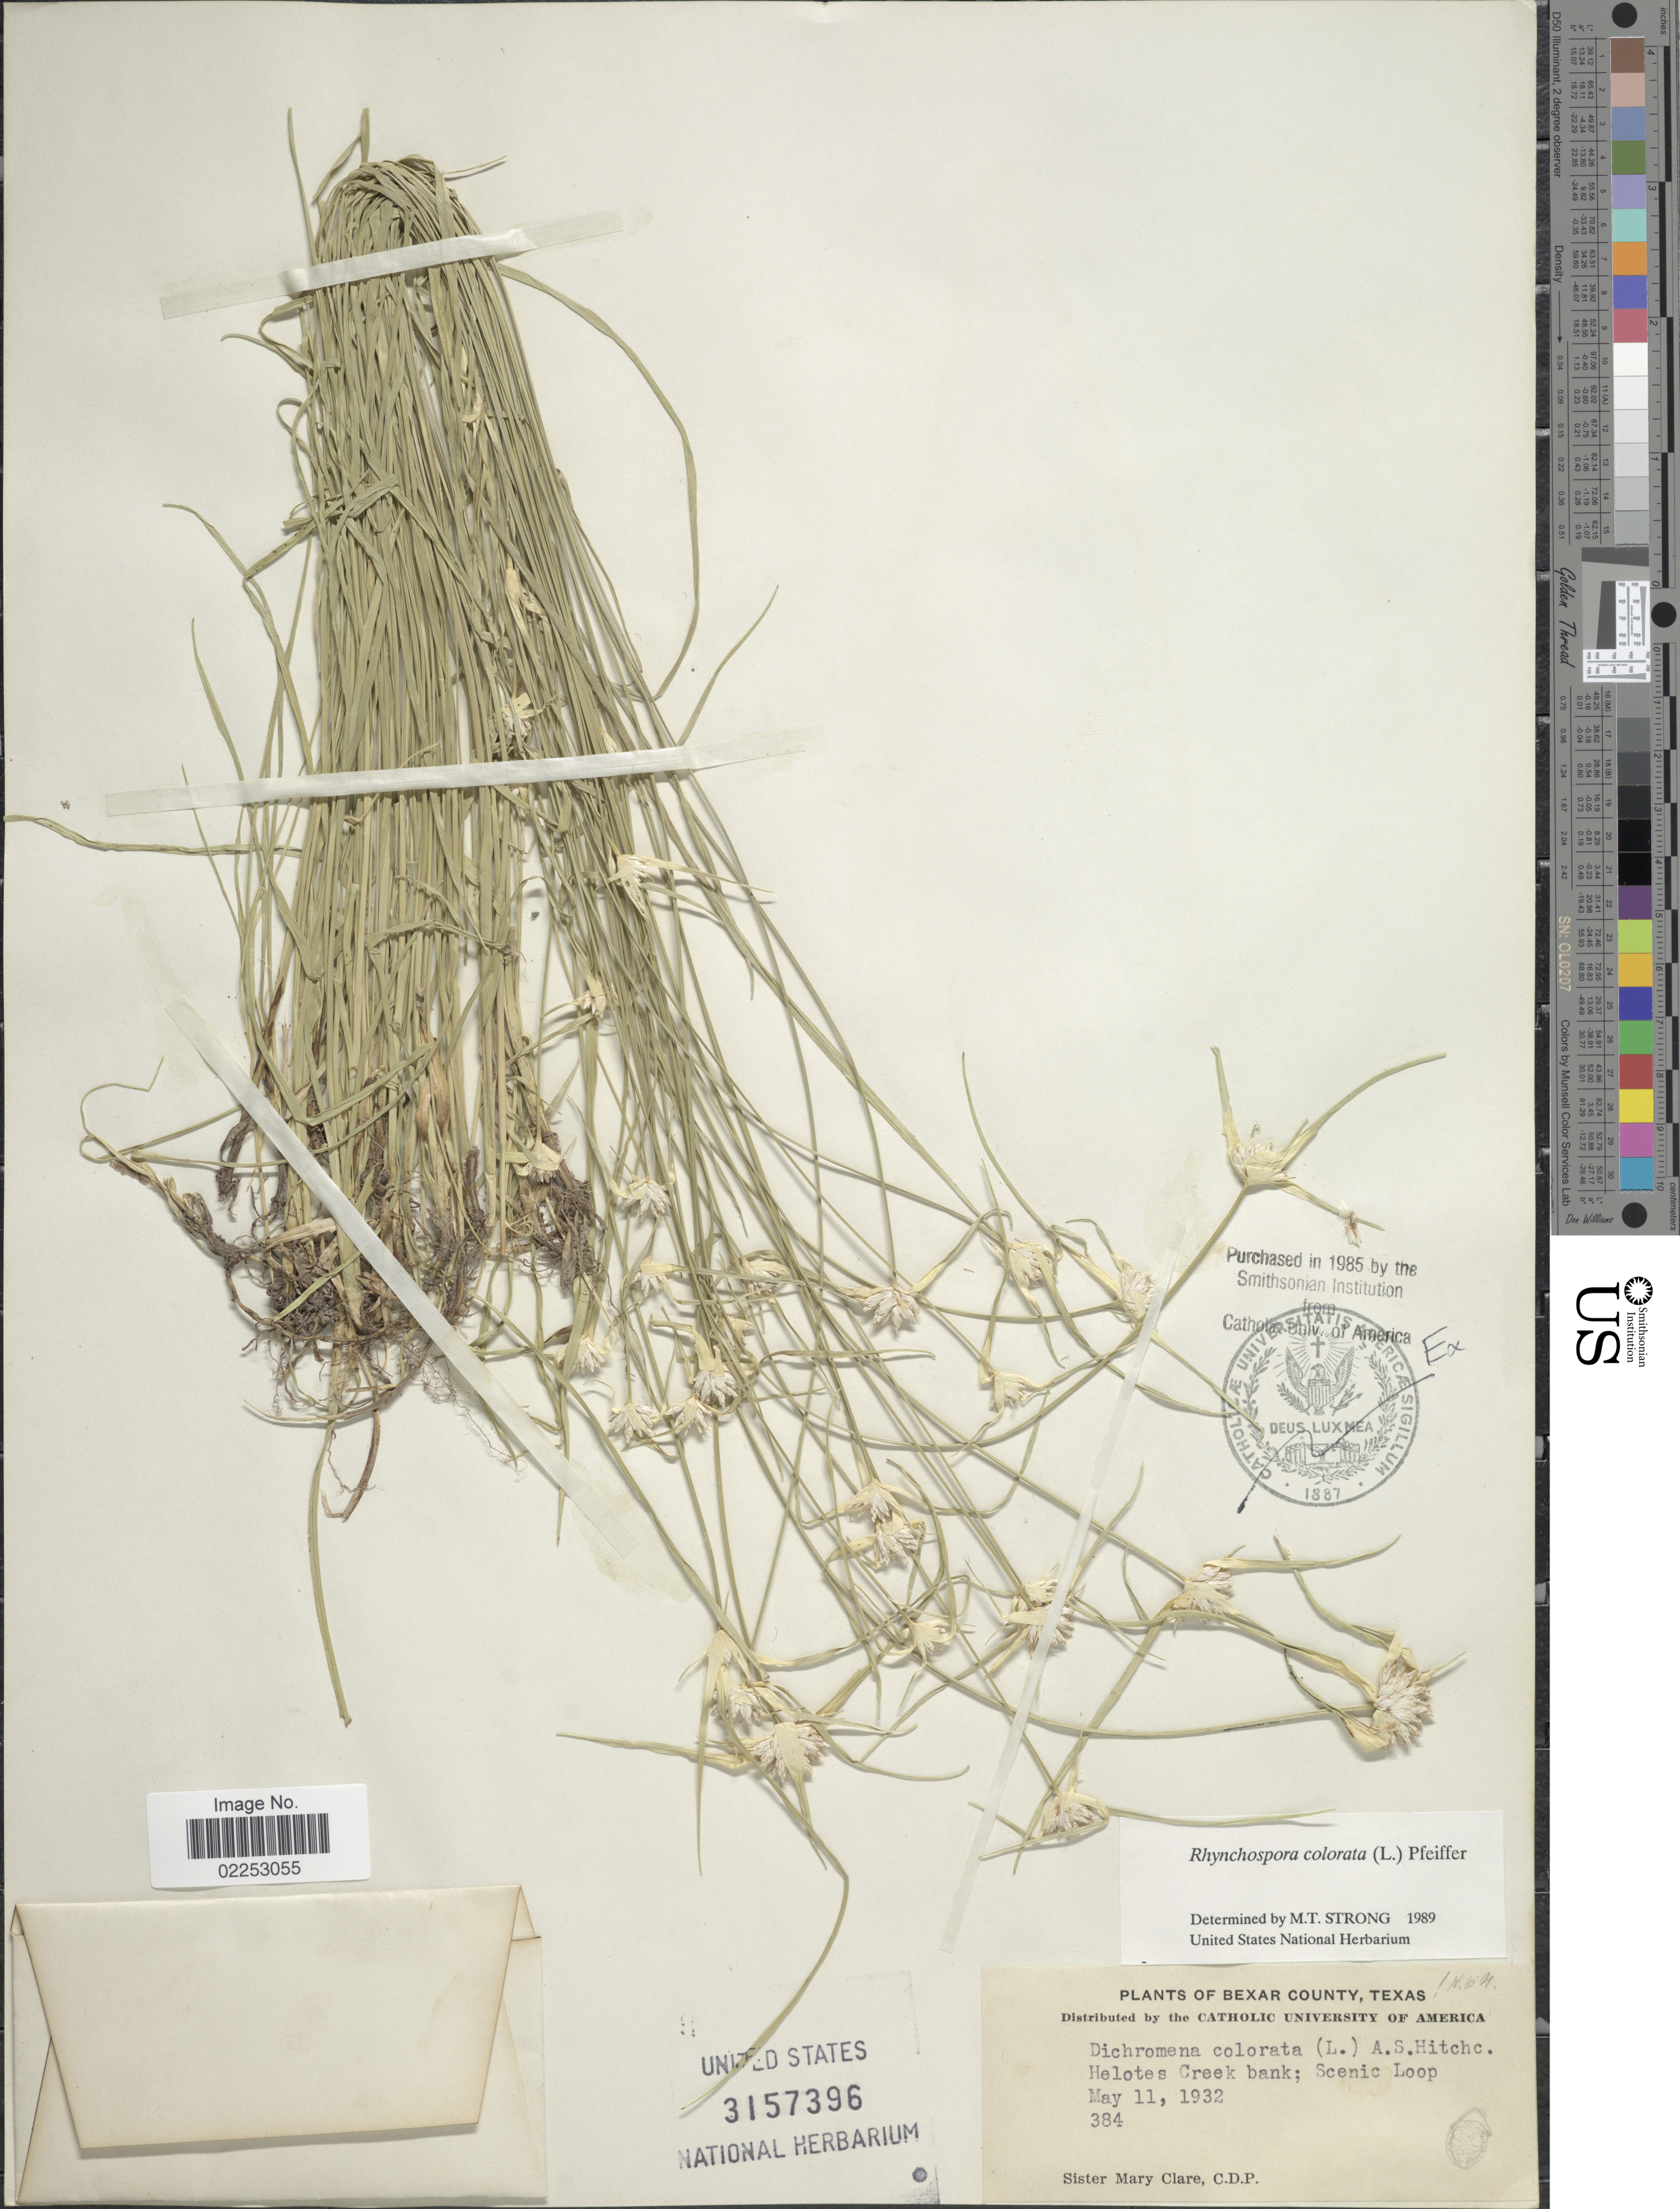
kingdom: Plantae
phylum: Tracheophyta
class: Liliopsida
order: Poales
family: Cyperaceae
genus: Rhynchospora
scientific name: Rhynchospora colorata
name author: (L.) H. Pfeiff.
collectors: M. Clare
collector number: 384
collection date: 1932-05-11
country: United States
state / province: Texas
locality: Bexar County. Helotes Creek bank; Scenic Loop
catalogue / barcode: US 3157396